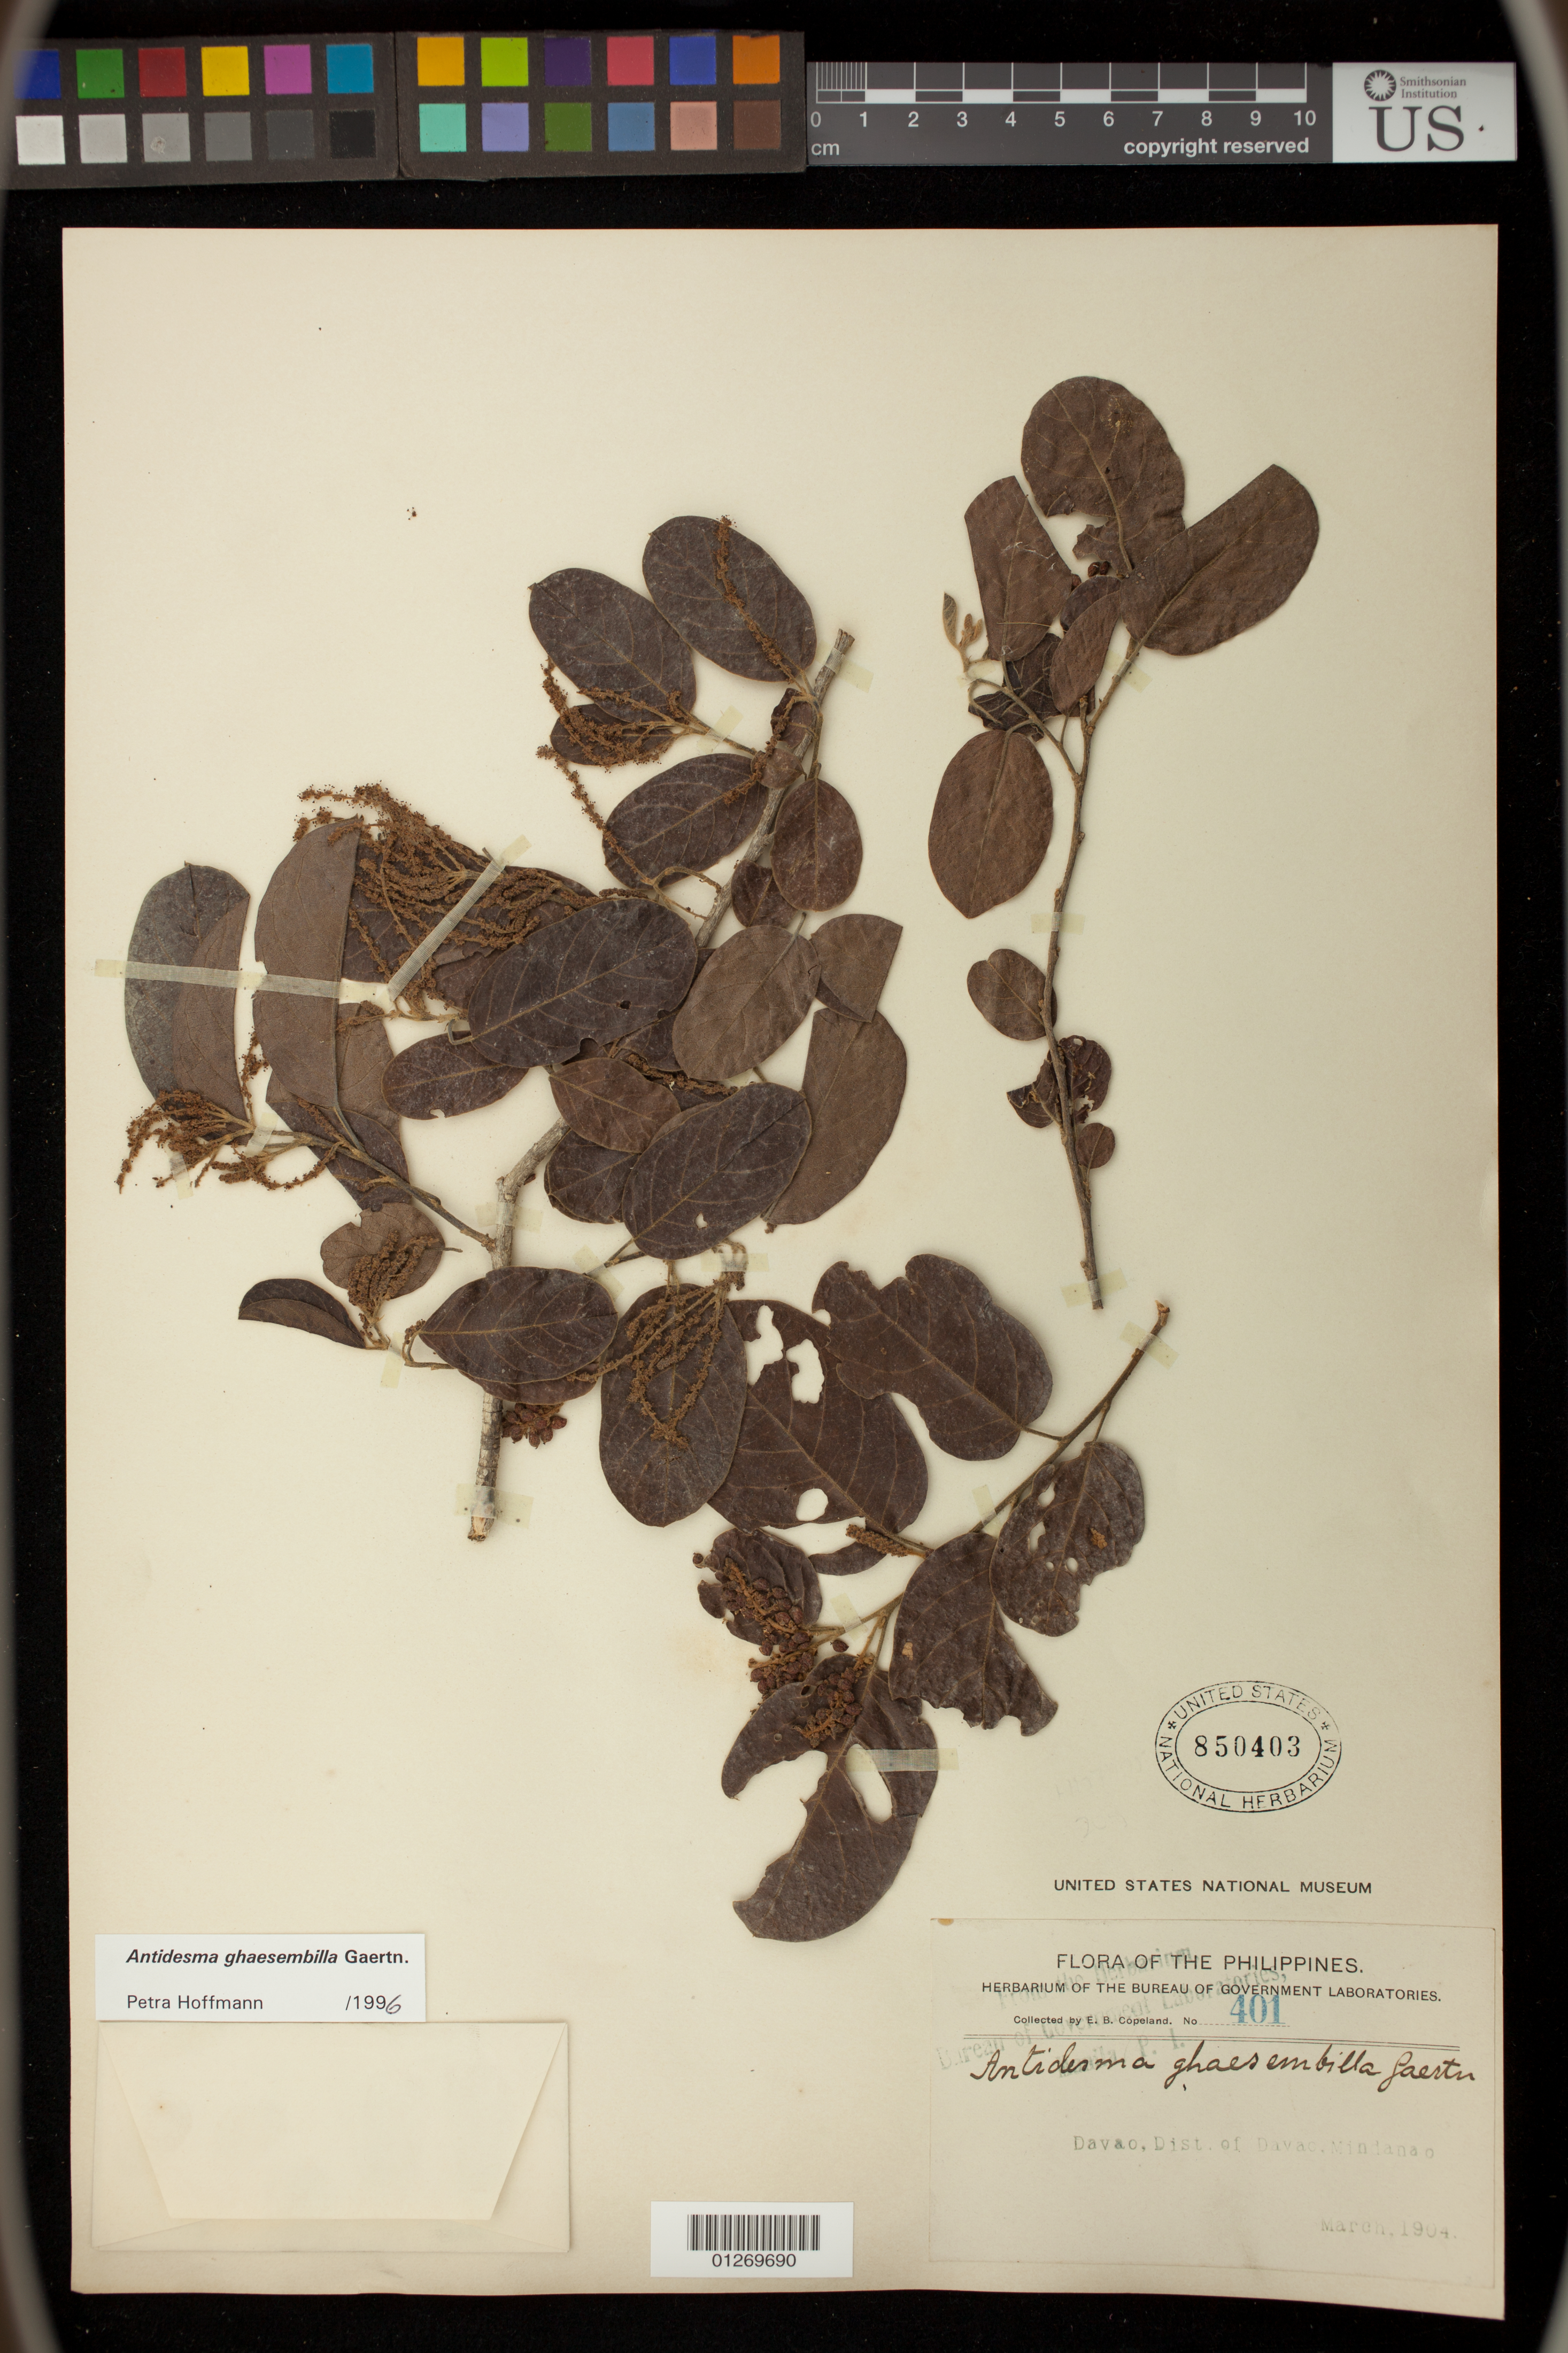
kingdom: Plantae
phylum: Tracheophyta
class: Magnoliopsida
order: Malpighiales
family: Phyllanthaceae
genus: Antidesma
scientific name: Antidesma ghaesembilla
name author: Gaertn.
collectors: E. B. Copeland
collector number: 401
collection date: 1904-03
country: Philippines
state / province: Davao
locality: Mindanao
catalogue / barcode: US 850403